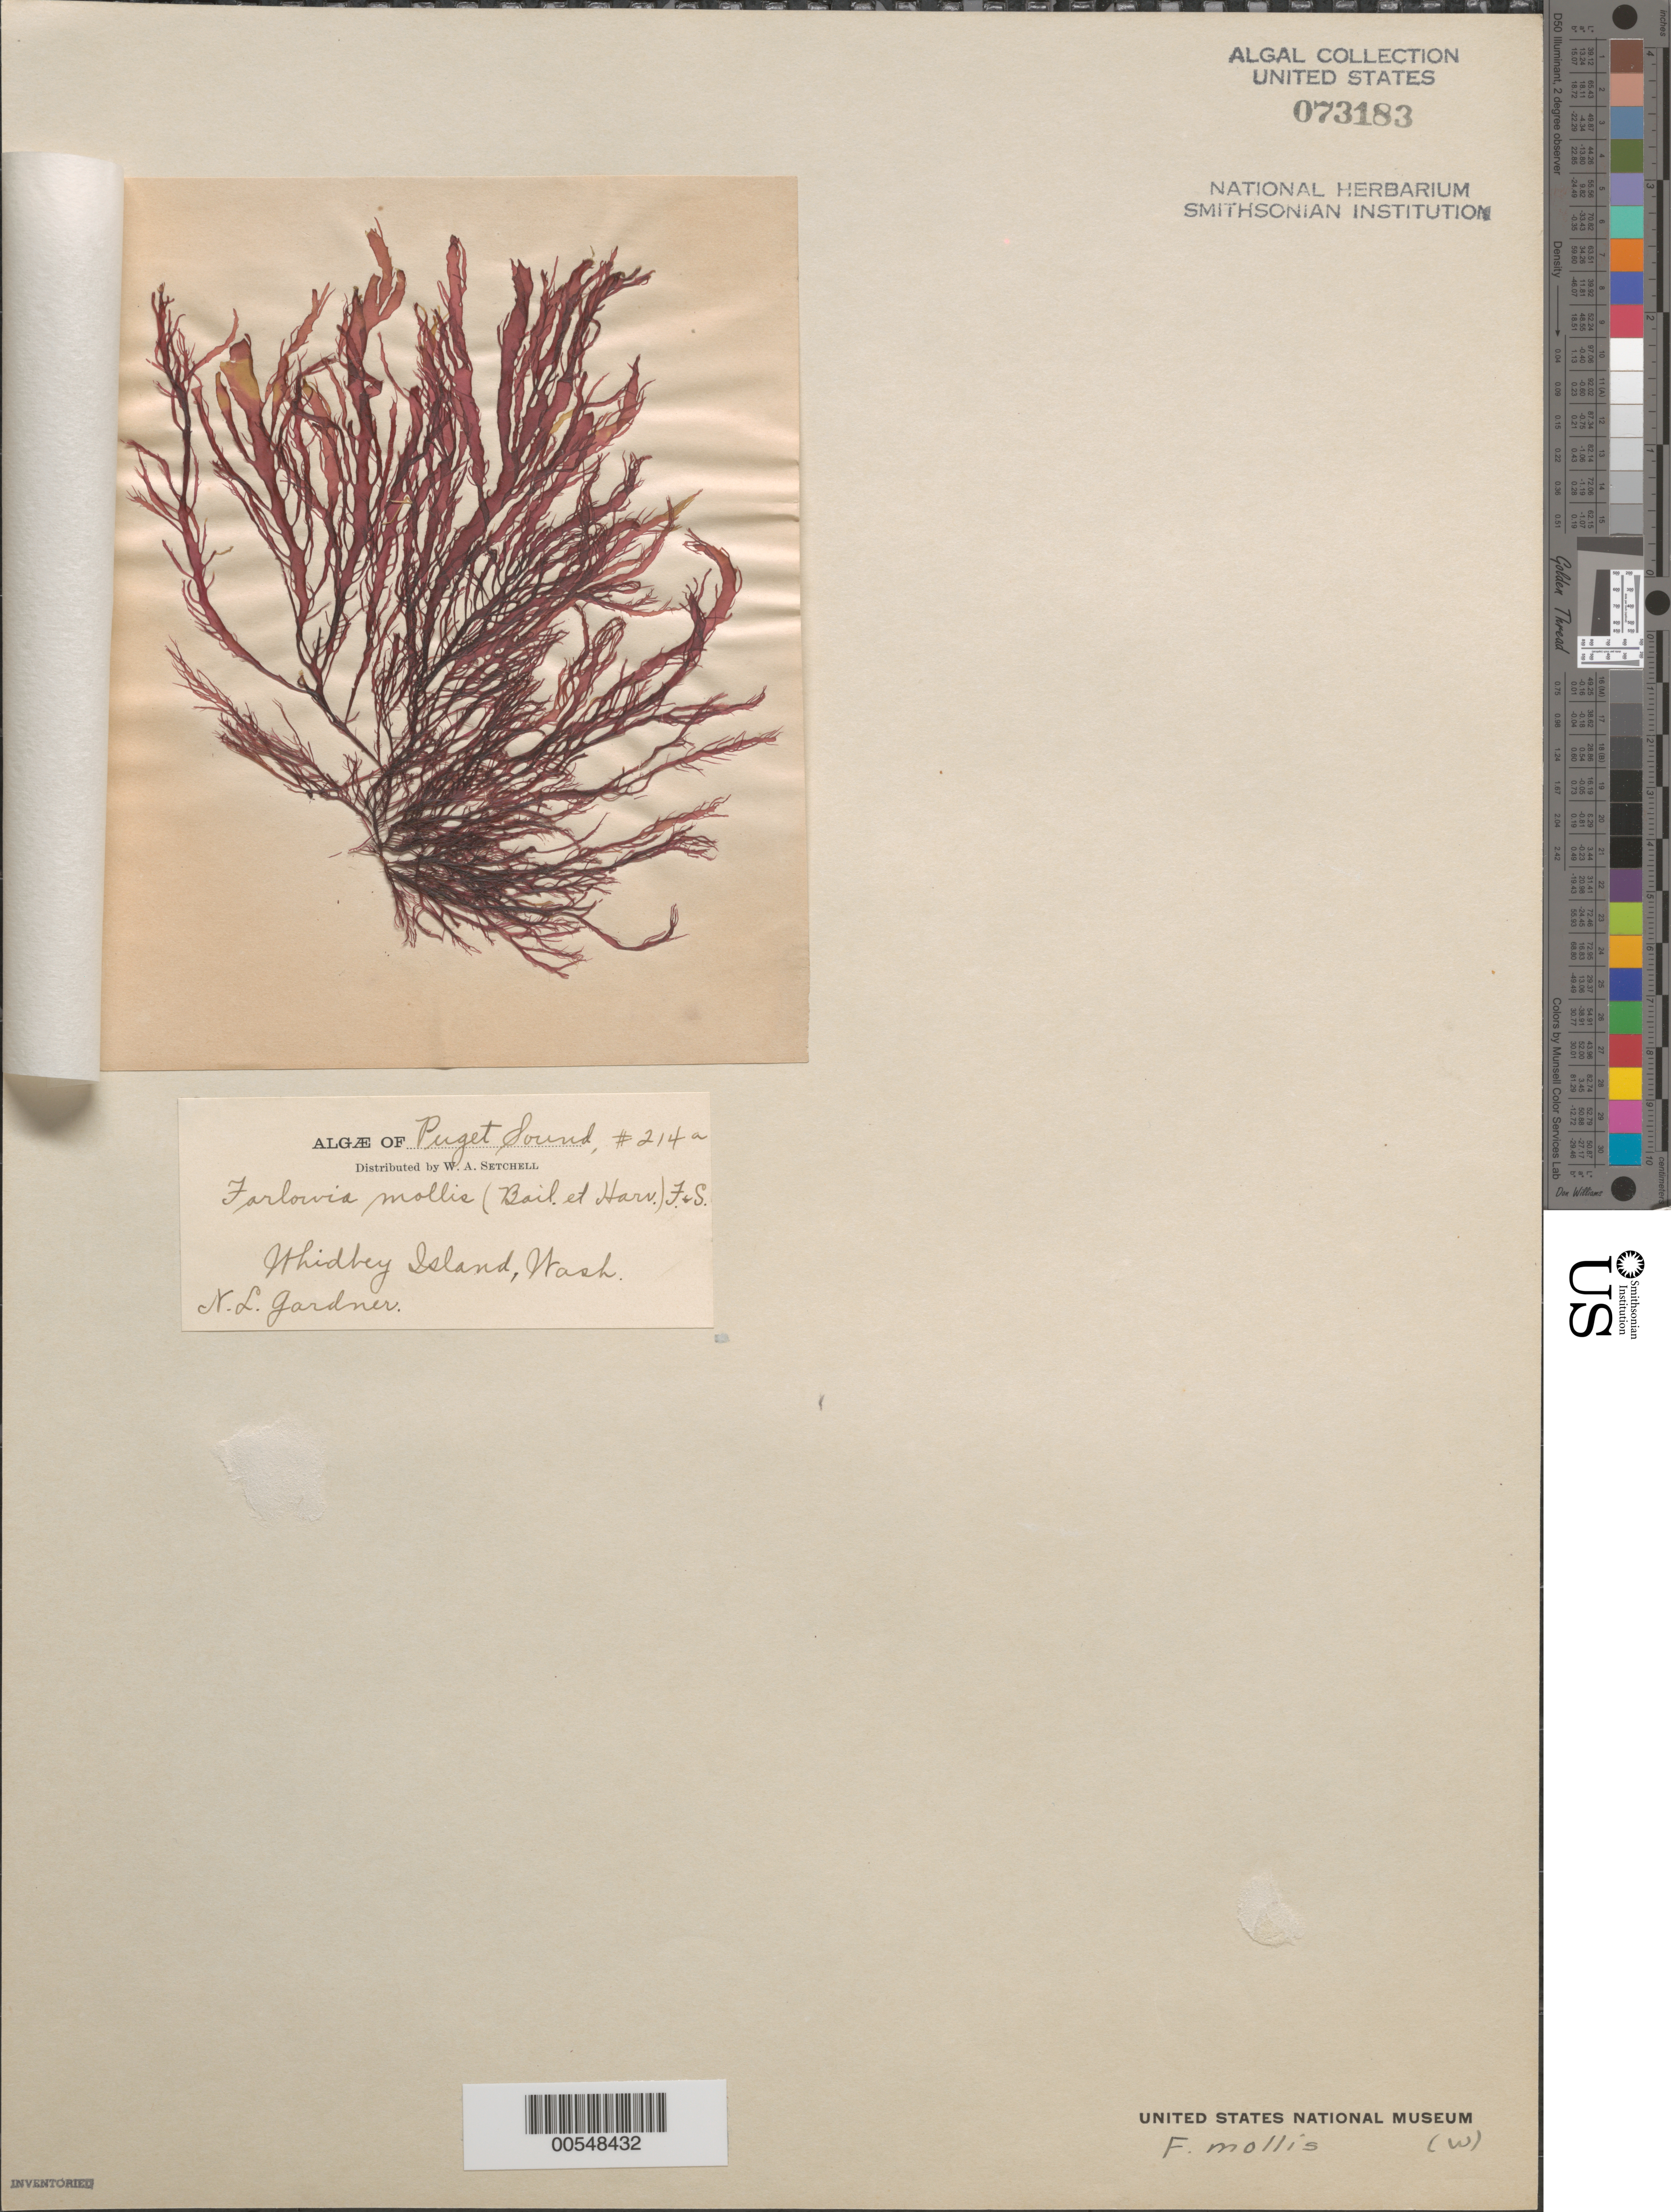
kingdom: Plantae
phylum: Rhodophyta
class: Florideophyceae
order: Gigartinales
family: Dumontiaceae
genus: Farlowia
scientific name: Farlowia mollis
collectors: N. Gardner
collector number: NLG 214a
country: United States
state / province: Washington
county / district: Island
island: Whidbey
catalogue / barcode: US 73183